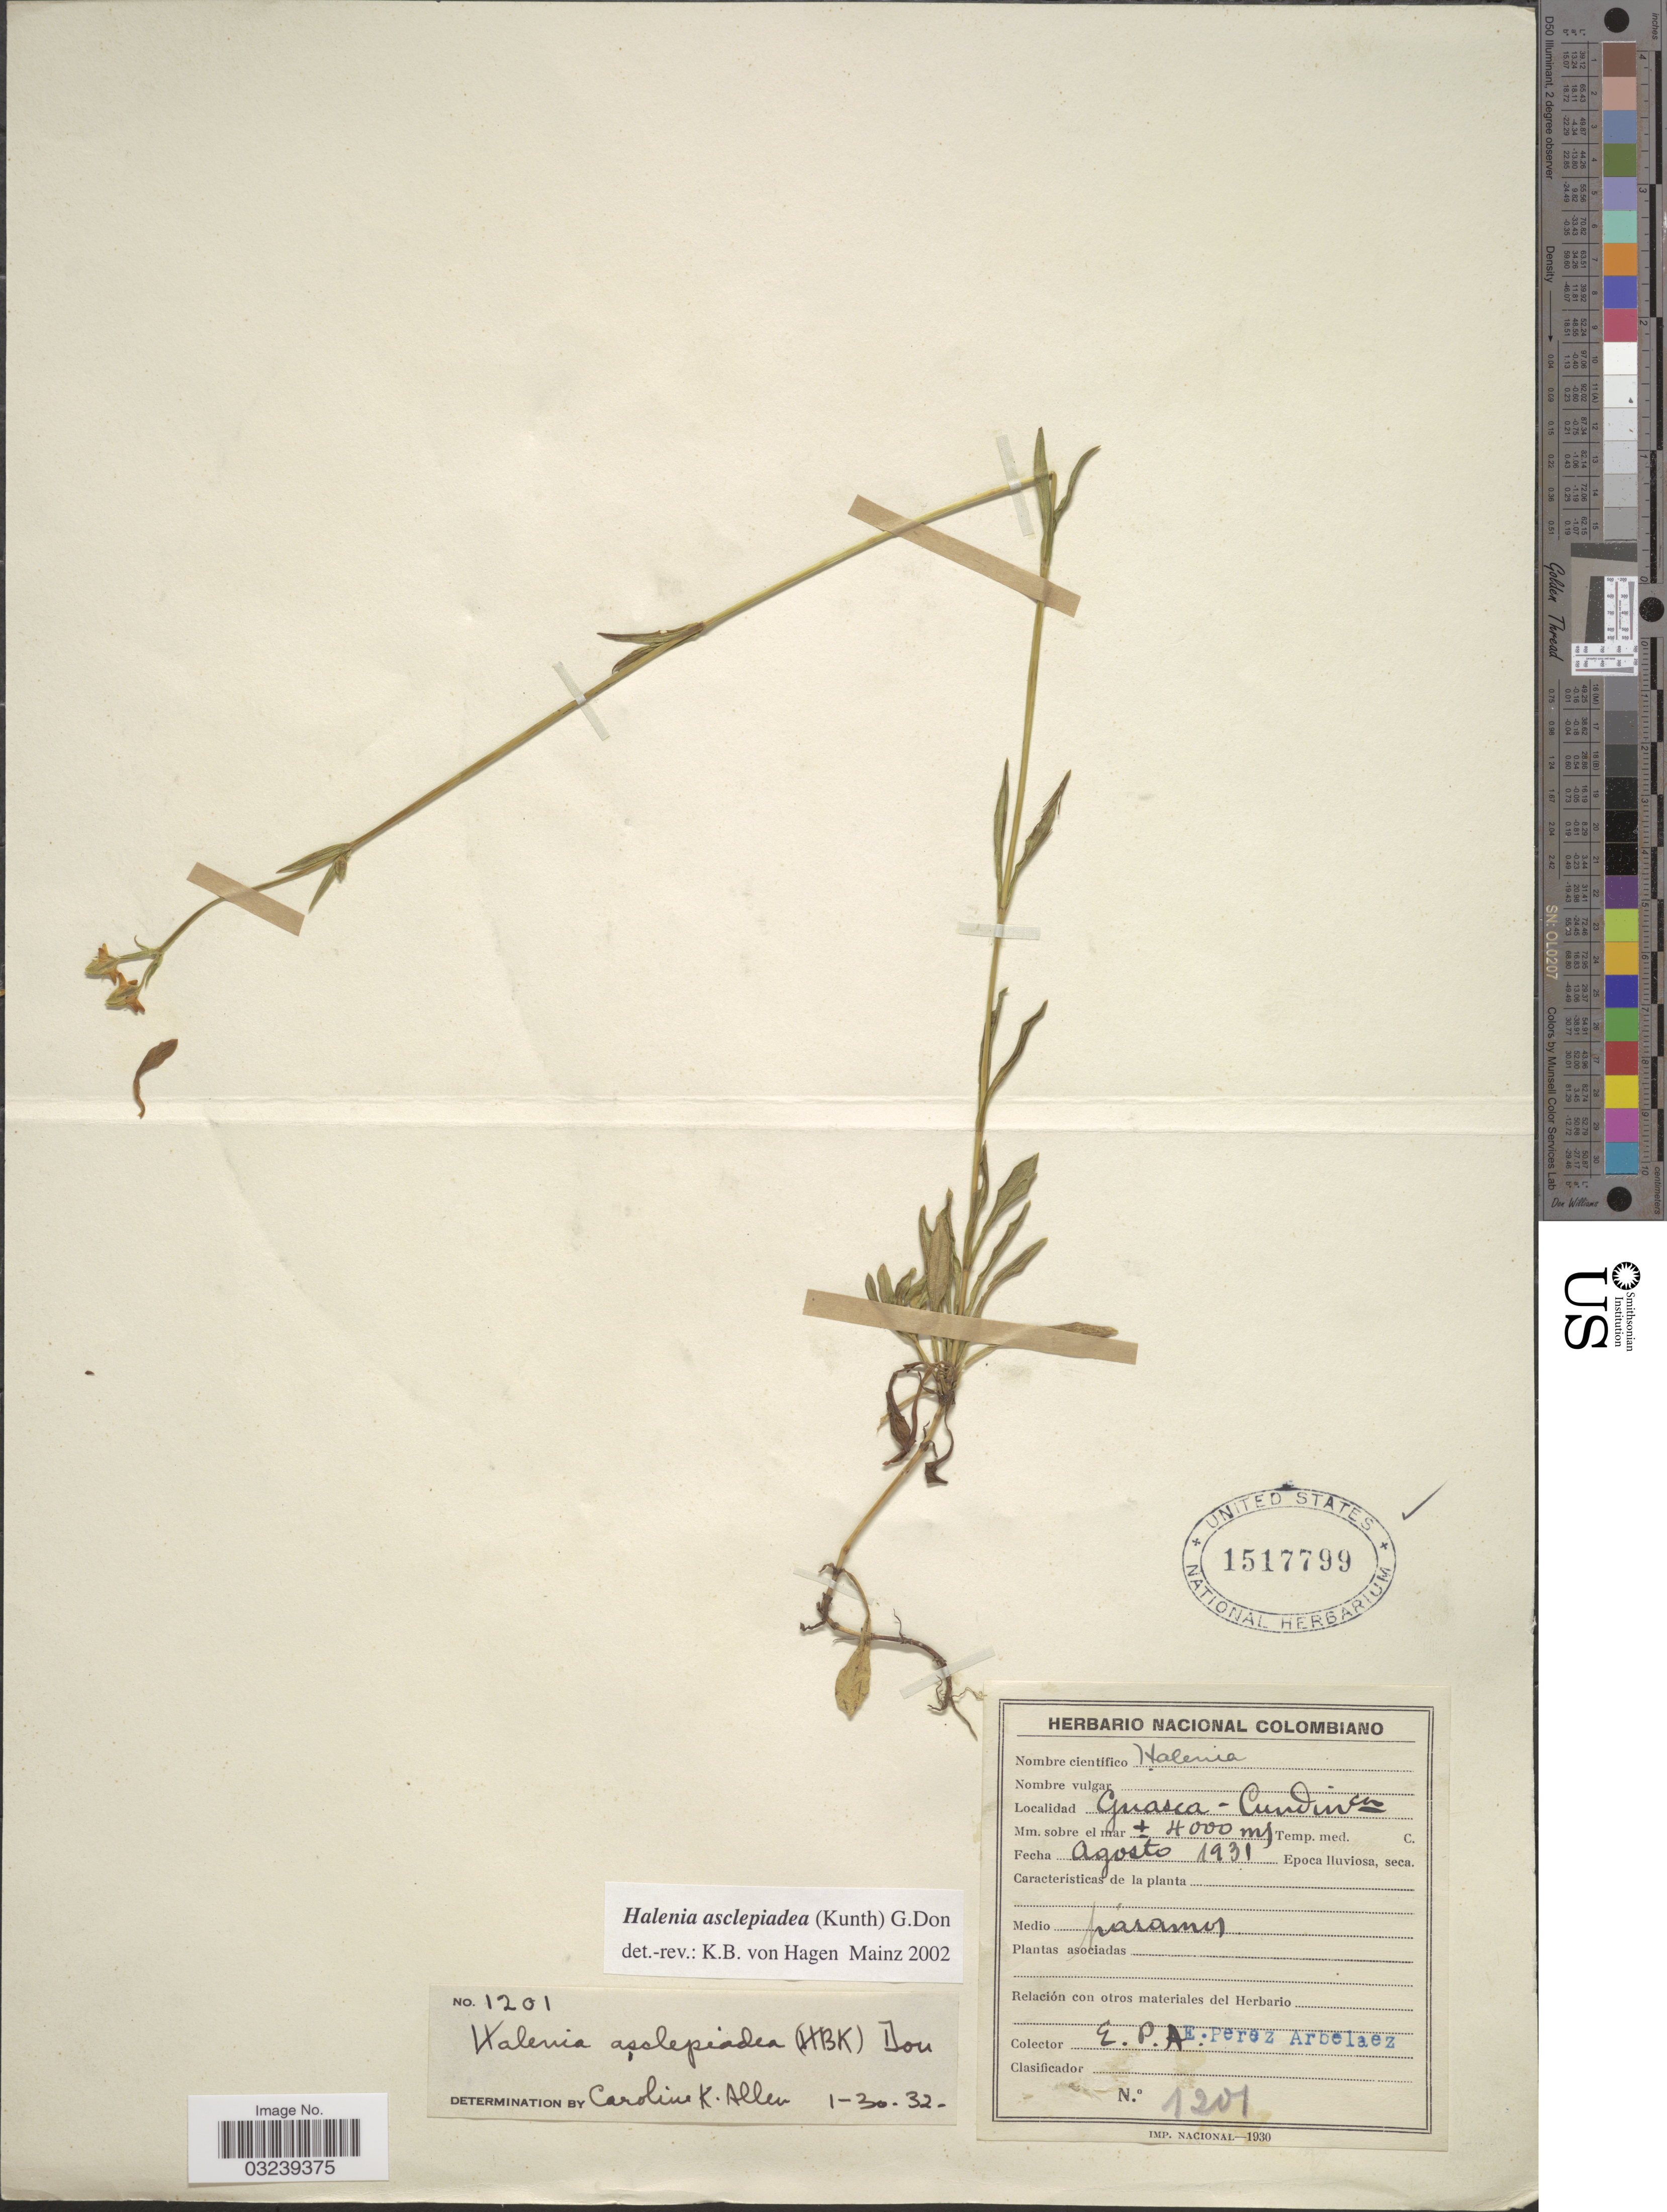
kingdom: Plantae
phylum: Tracheophyta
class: Magnoliopsida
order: Gentianales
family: Gentianaceae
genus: Halenia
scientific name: Halenia asclepiadea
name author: (Kunth) G. Don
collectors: E. Pérez Arbeláez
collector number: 1201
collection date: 1931-08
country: Colombia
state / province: Cundinamarca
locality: Guasca.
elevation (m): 4000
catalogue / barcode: US 1517799